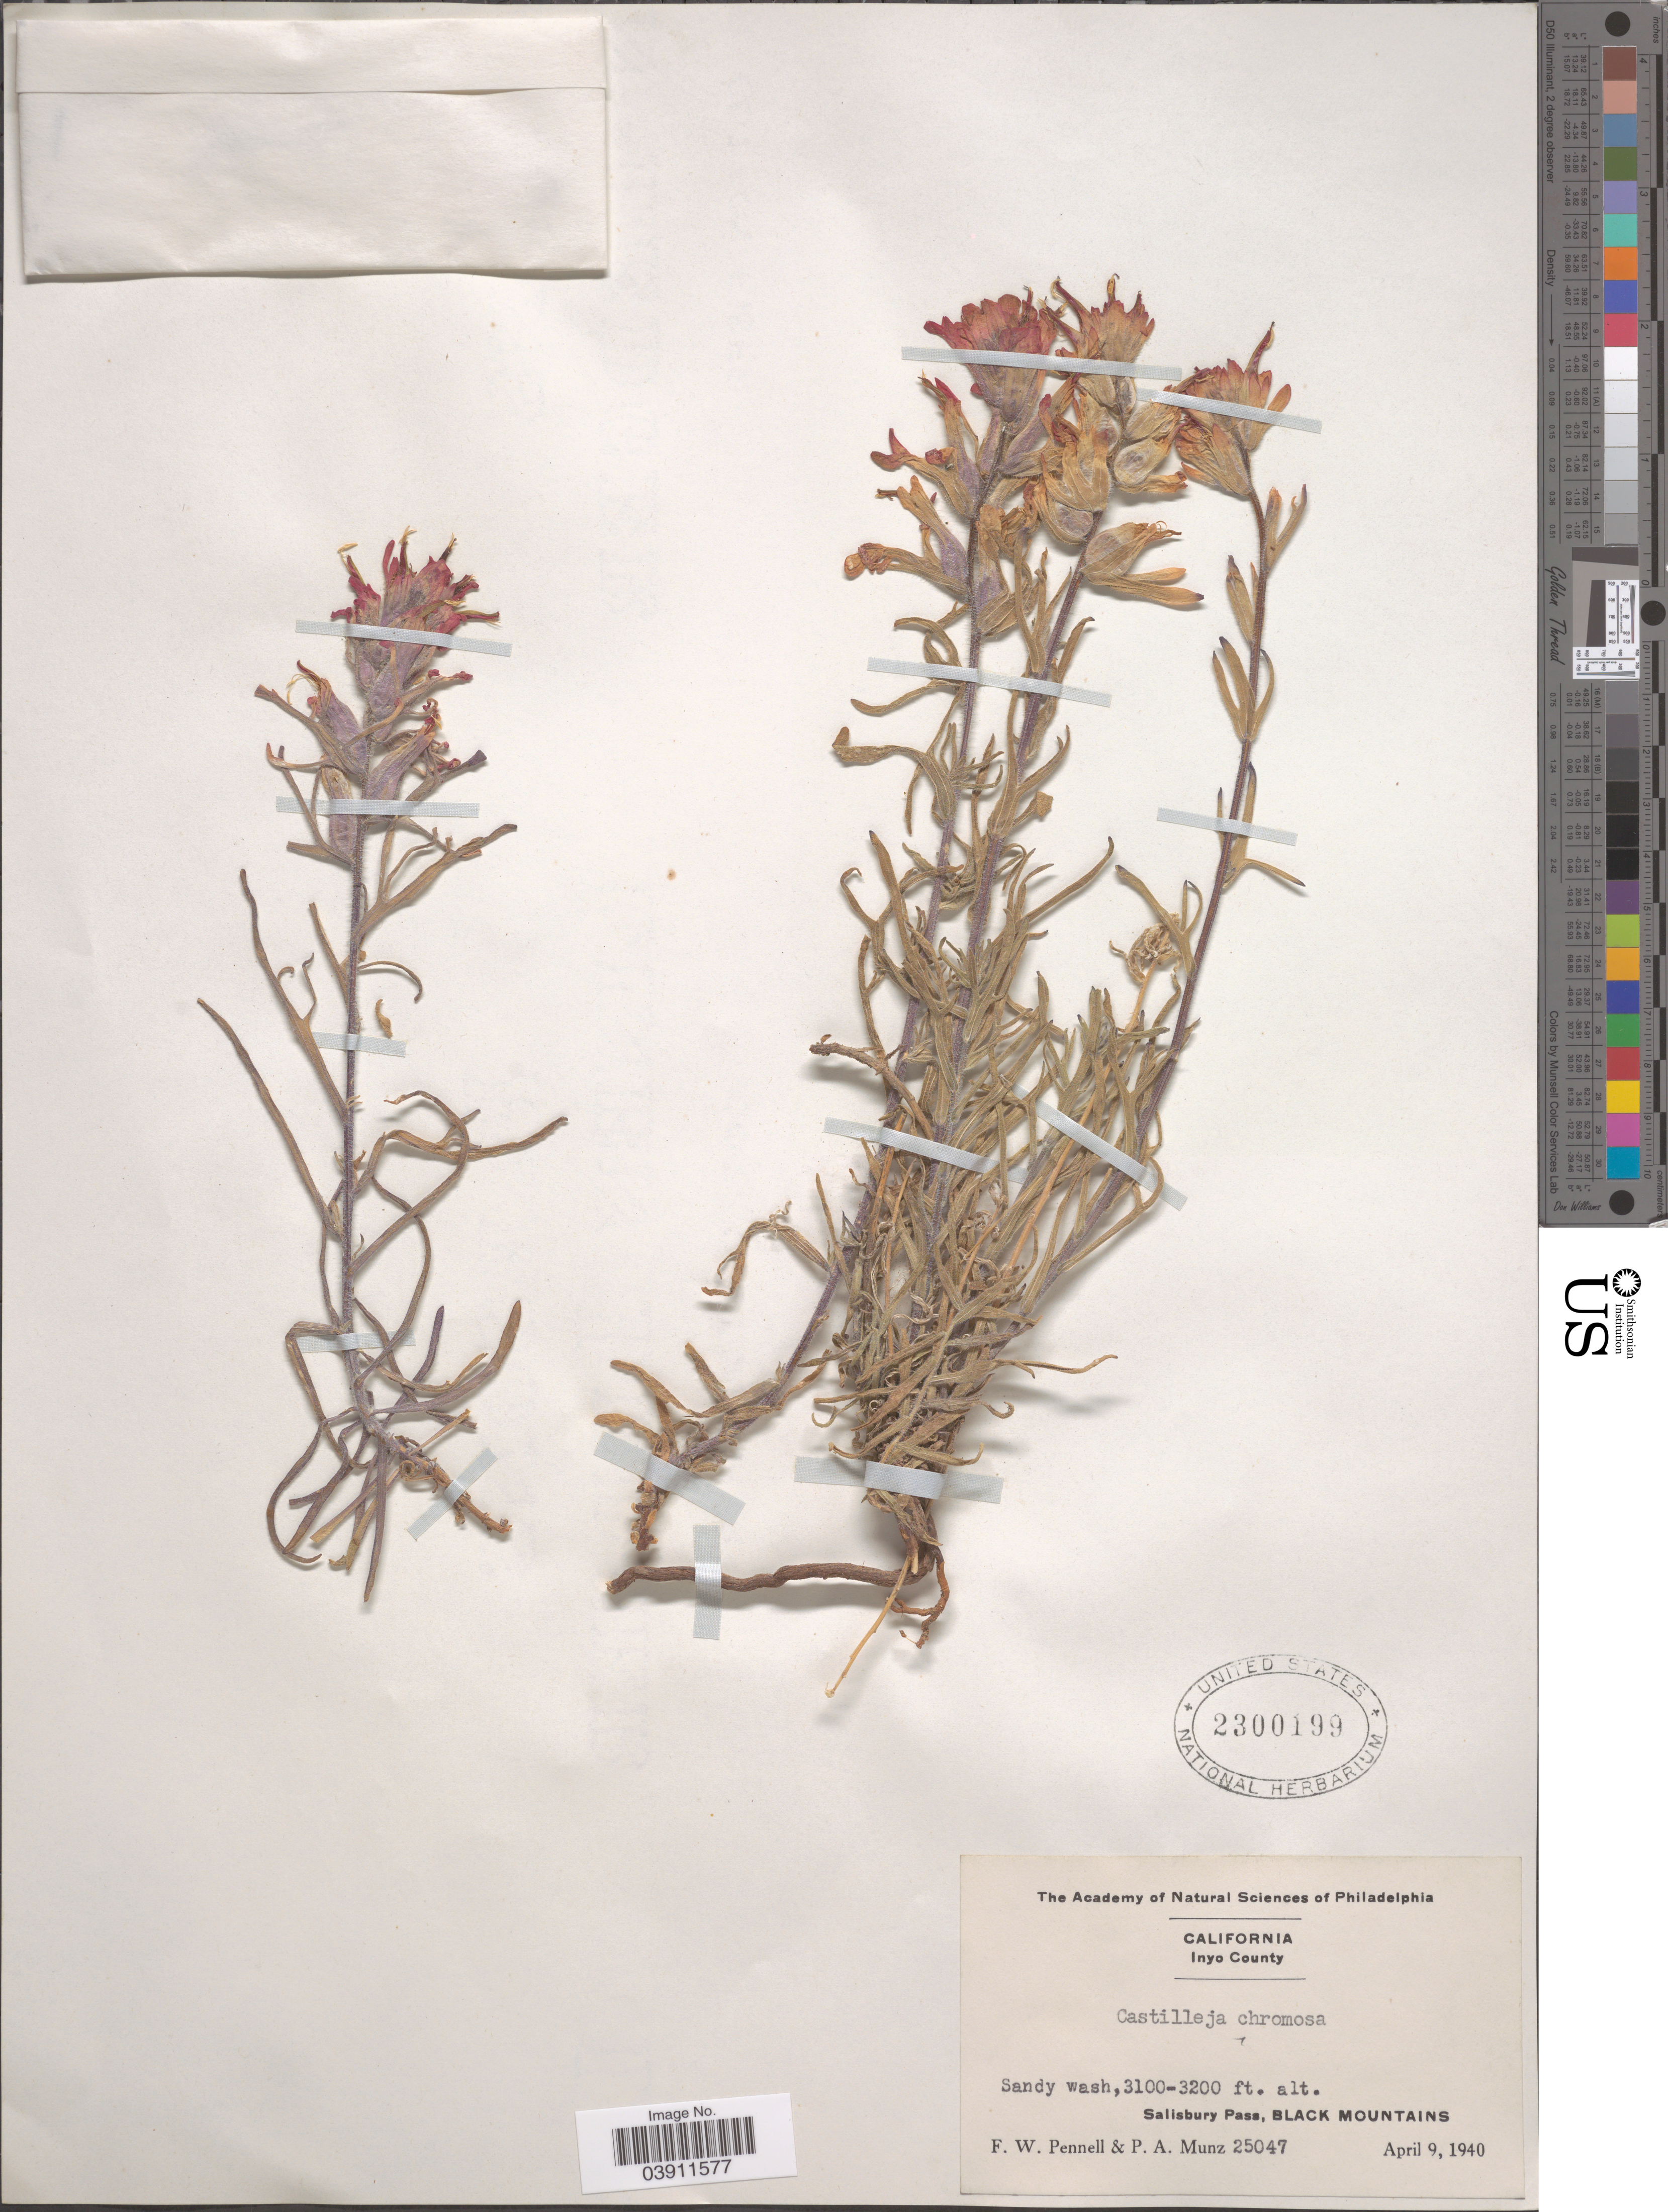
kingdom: Plantae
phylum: Tracheophyta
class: Magnoliopsida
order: Lamiales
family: Orobanchaceae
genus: Castilleja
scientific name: Castilleja chromosa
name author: A. Nelson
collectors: F. W. Pennell & P. A. Munz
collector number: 25047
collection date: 1940-08-09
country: United States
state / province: California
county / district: Inyo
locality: Inyo County. Salisbury Pass, Black Mountains.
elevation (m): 945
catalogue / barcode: US 2300199